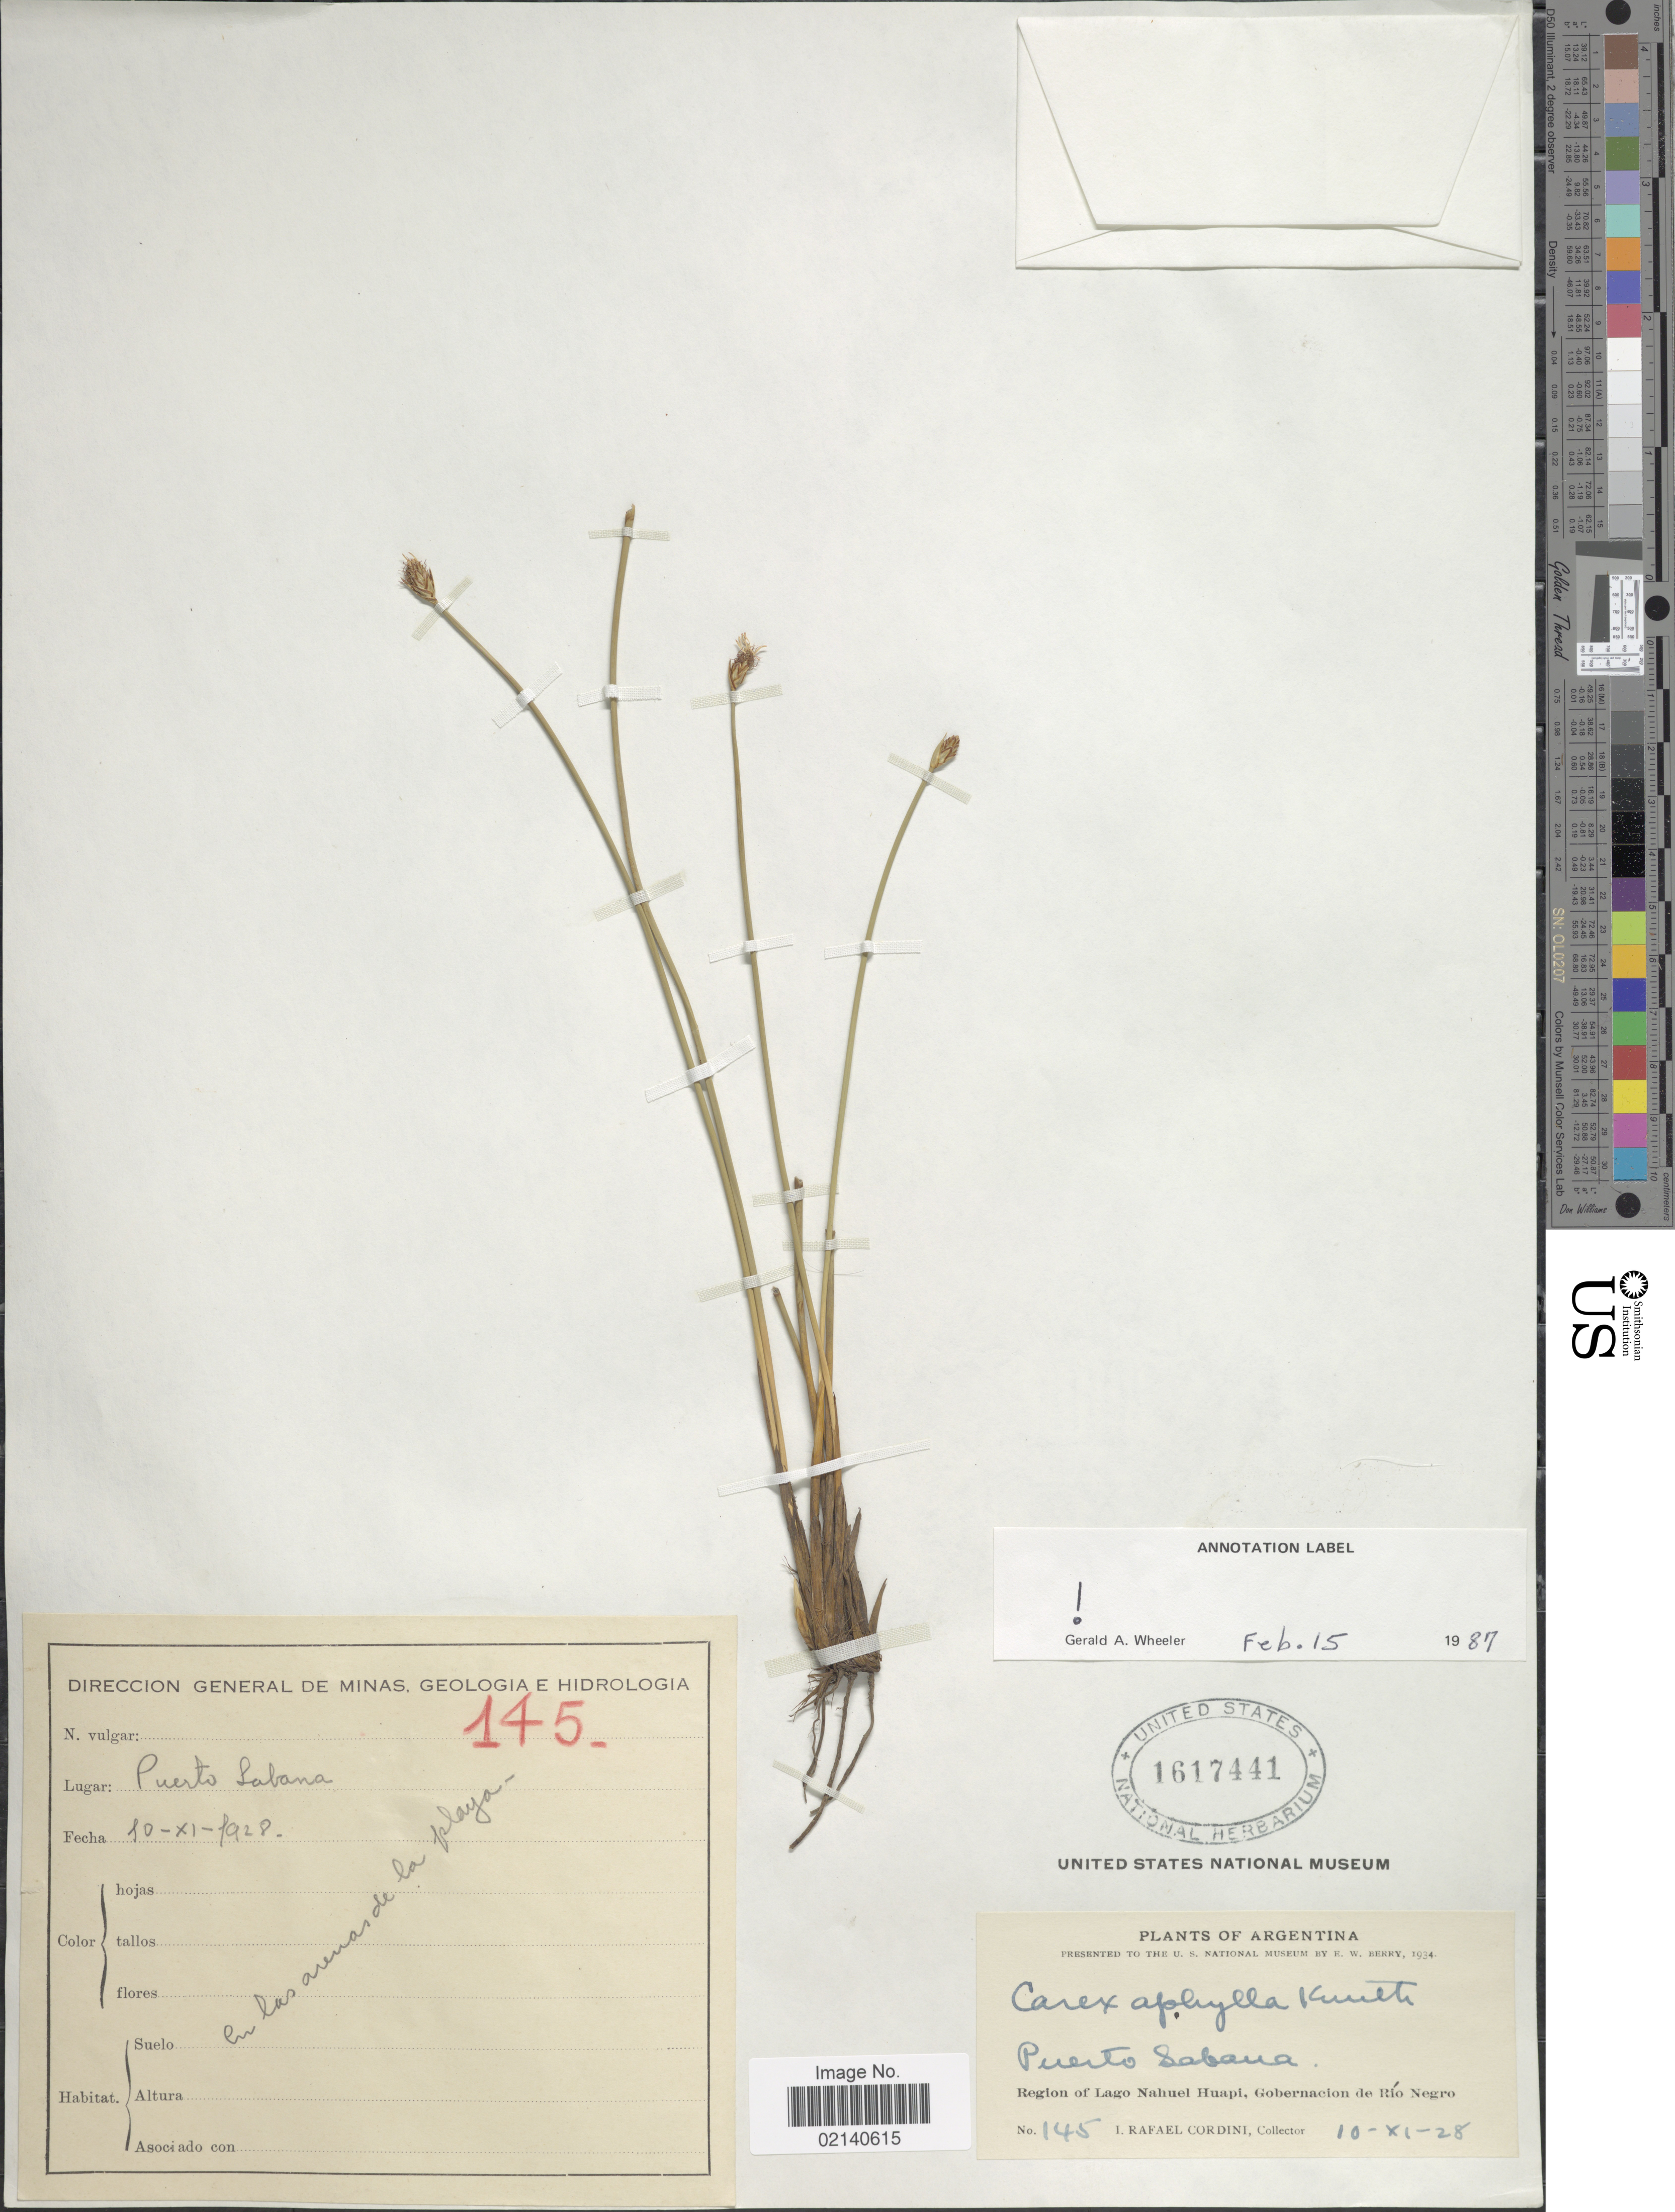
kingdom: Plantae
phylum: Tracheophyta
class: Liliopsida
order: Poales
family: Cyperaceae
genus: Carex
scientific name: Carex aphylla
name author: Kunth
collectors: I. Cordini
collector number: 145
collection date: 1928-11-10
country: Argentina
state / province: Rio Negro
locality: Puerto Sabana. Region of Lago Nahuel Huapi, Gobernacion de Rio Negro. En las arenas de la playa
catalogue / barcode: US 1617441